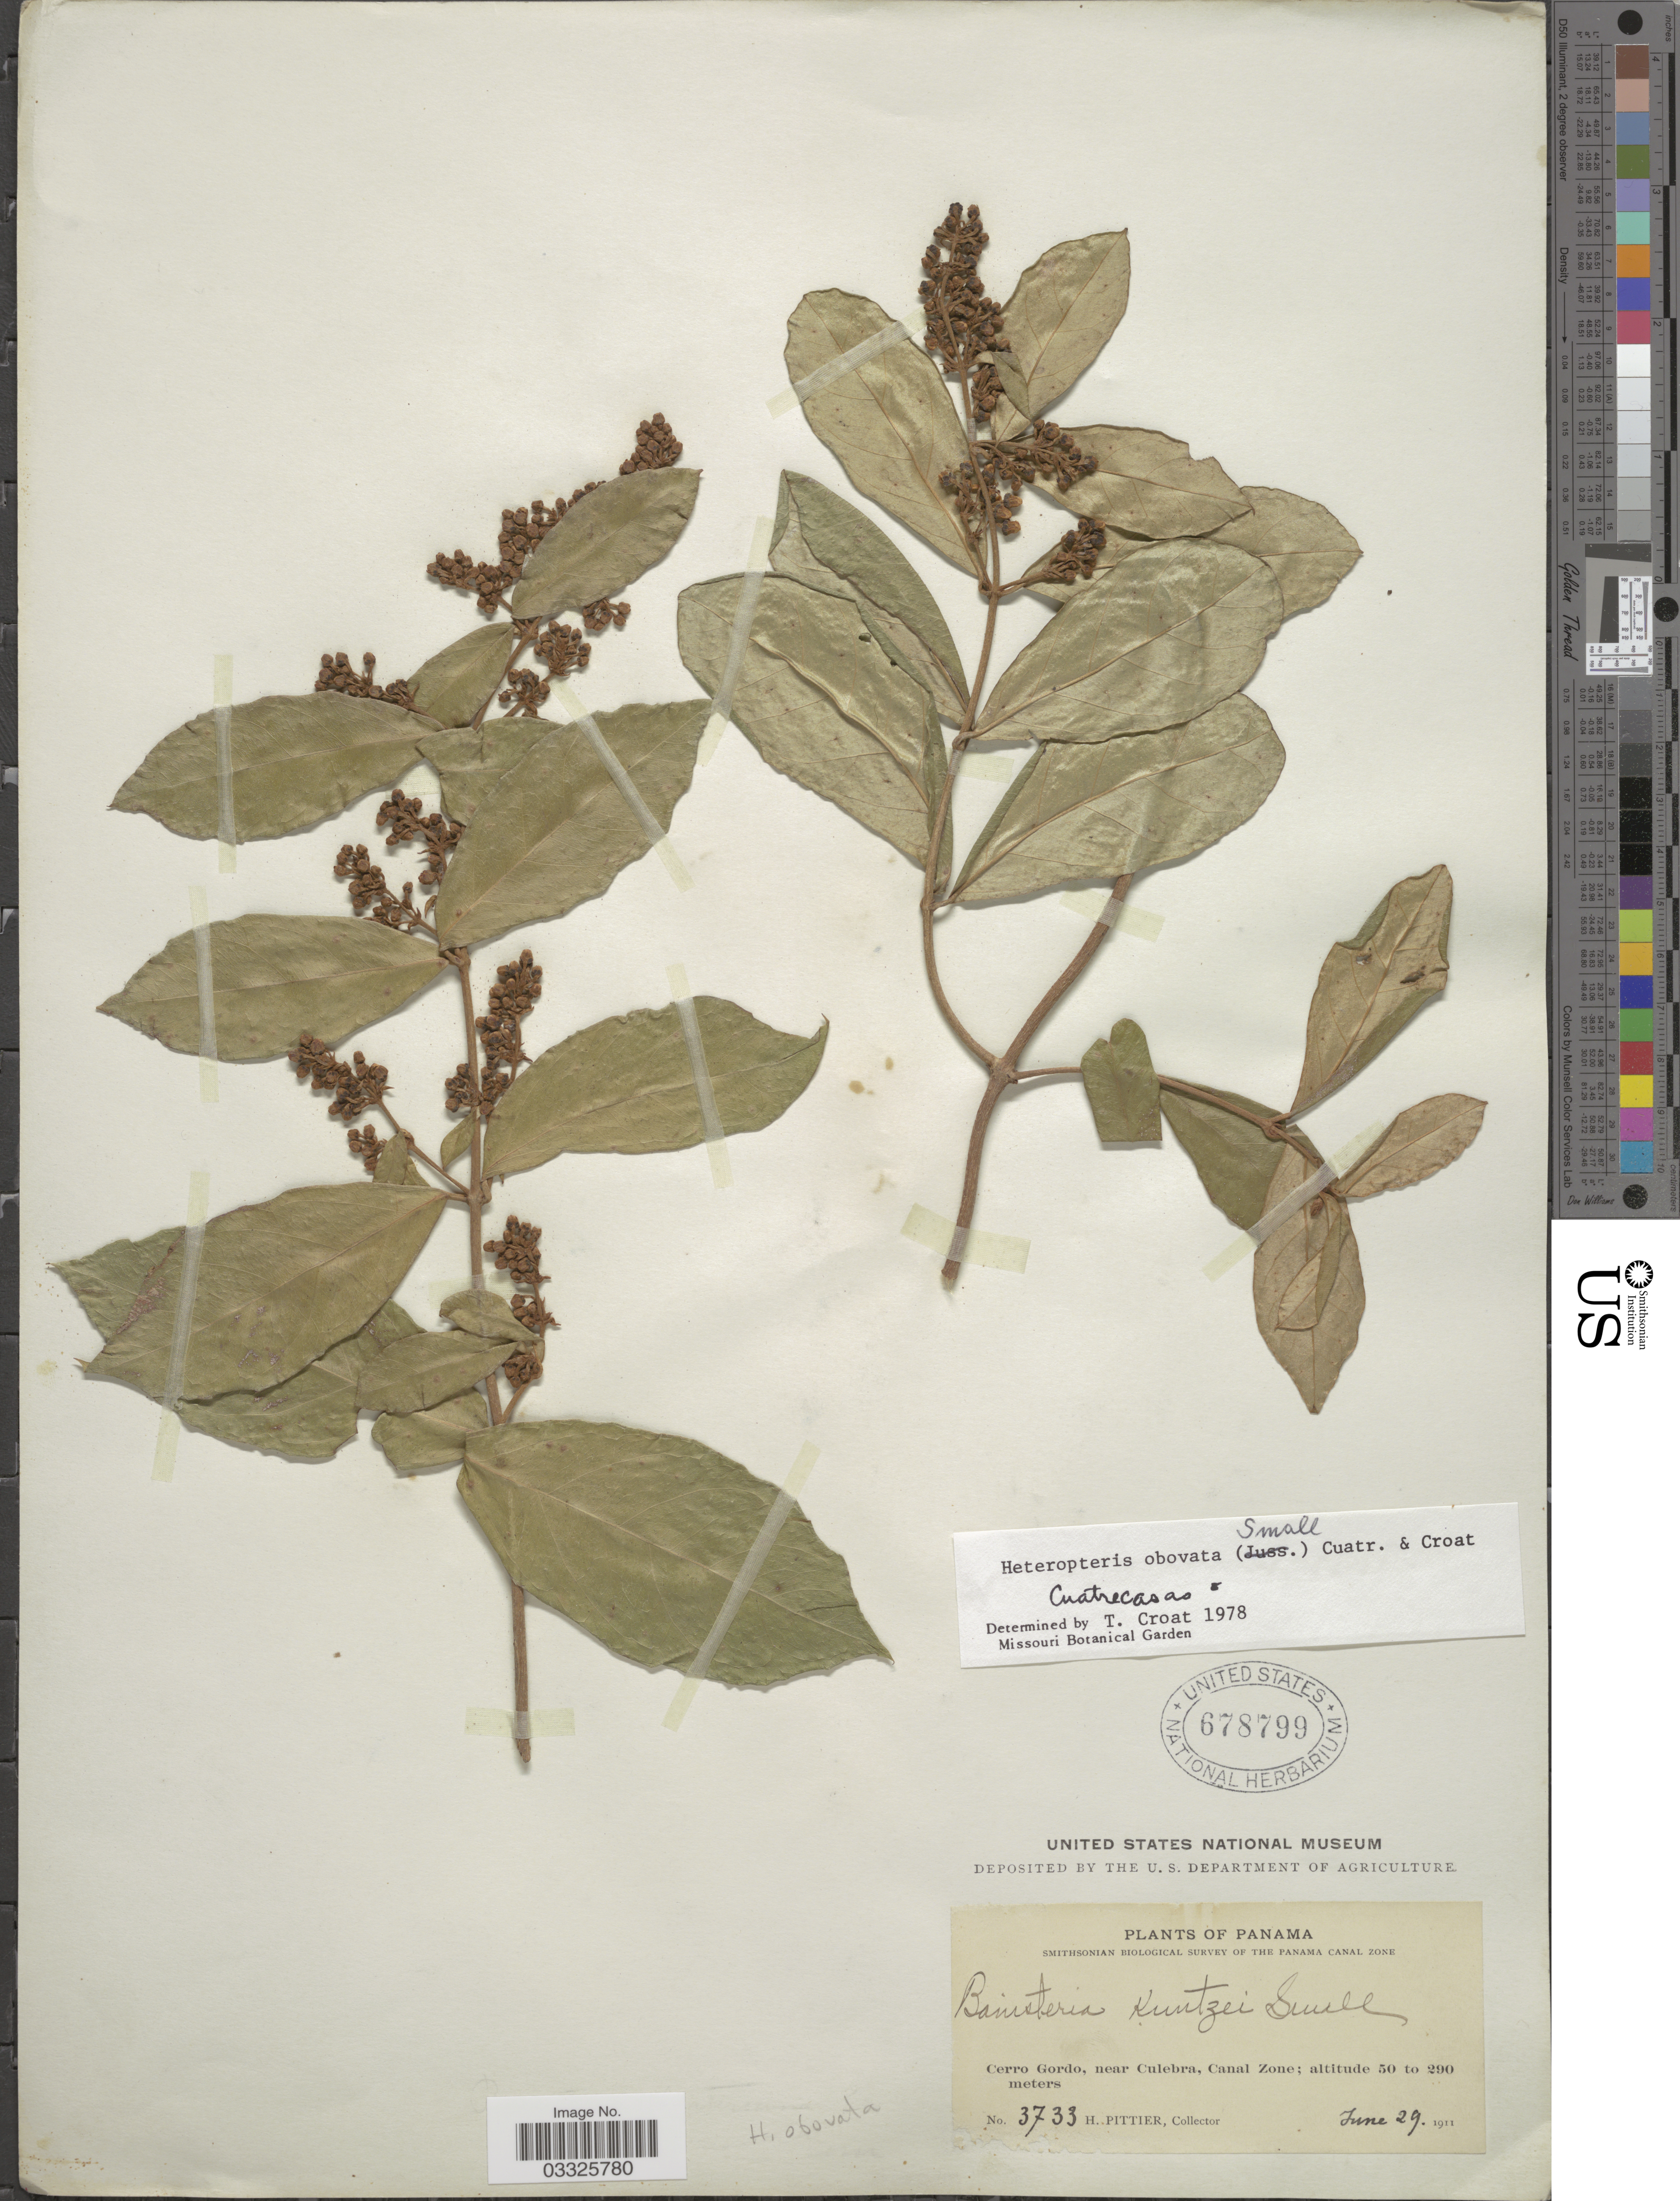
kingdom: Plantae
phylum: Tracheophyta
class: Magnoliopsida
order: Malpighiales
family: Malpighiaceae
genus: Heteropterys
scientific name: Heteropterys berteroana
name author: A. Juss.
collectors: H. F. Pittier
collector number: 3733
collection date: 1911-06-29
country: Panama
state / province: Colón / Panamá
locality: Cerro Gordo, near Culebra, Canal Zone.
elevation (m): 50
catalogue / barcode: US 678799